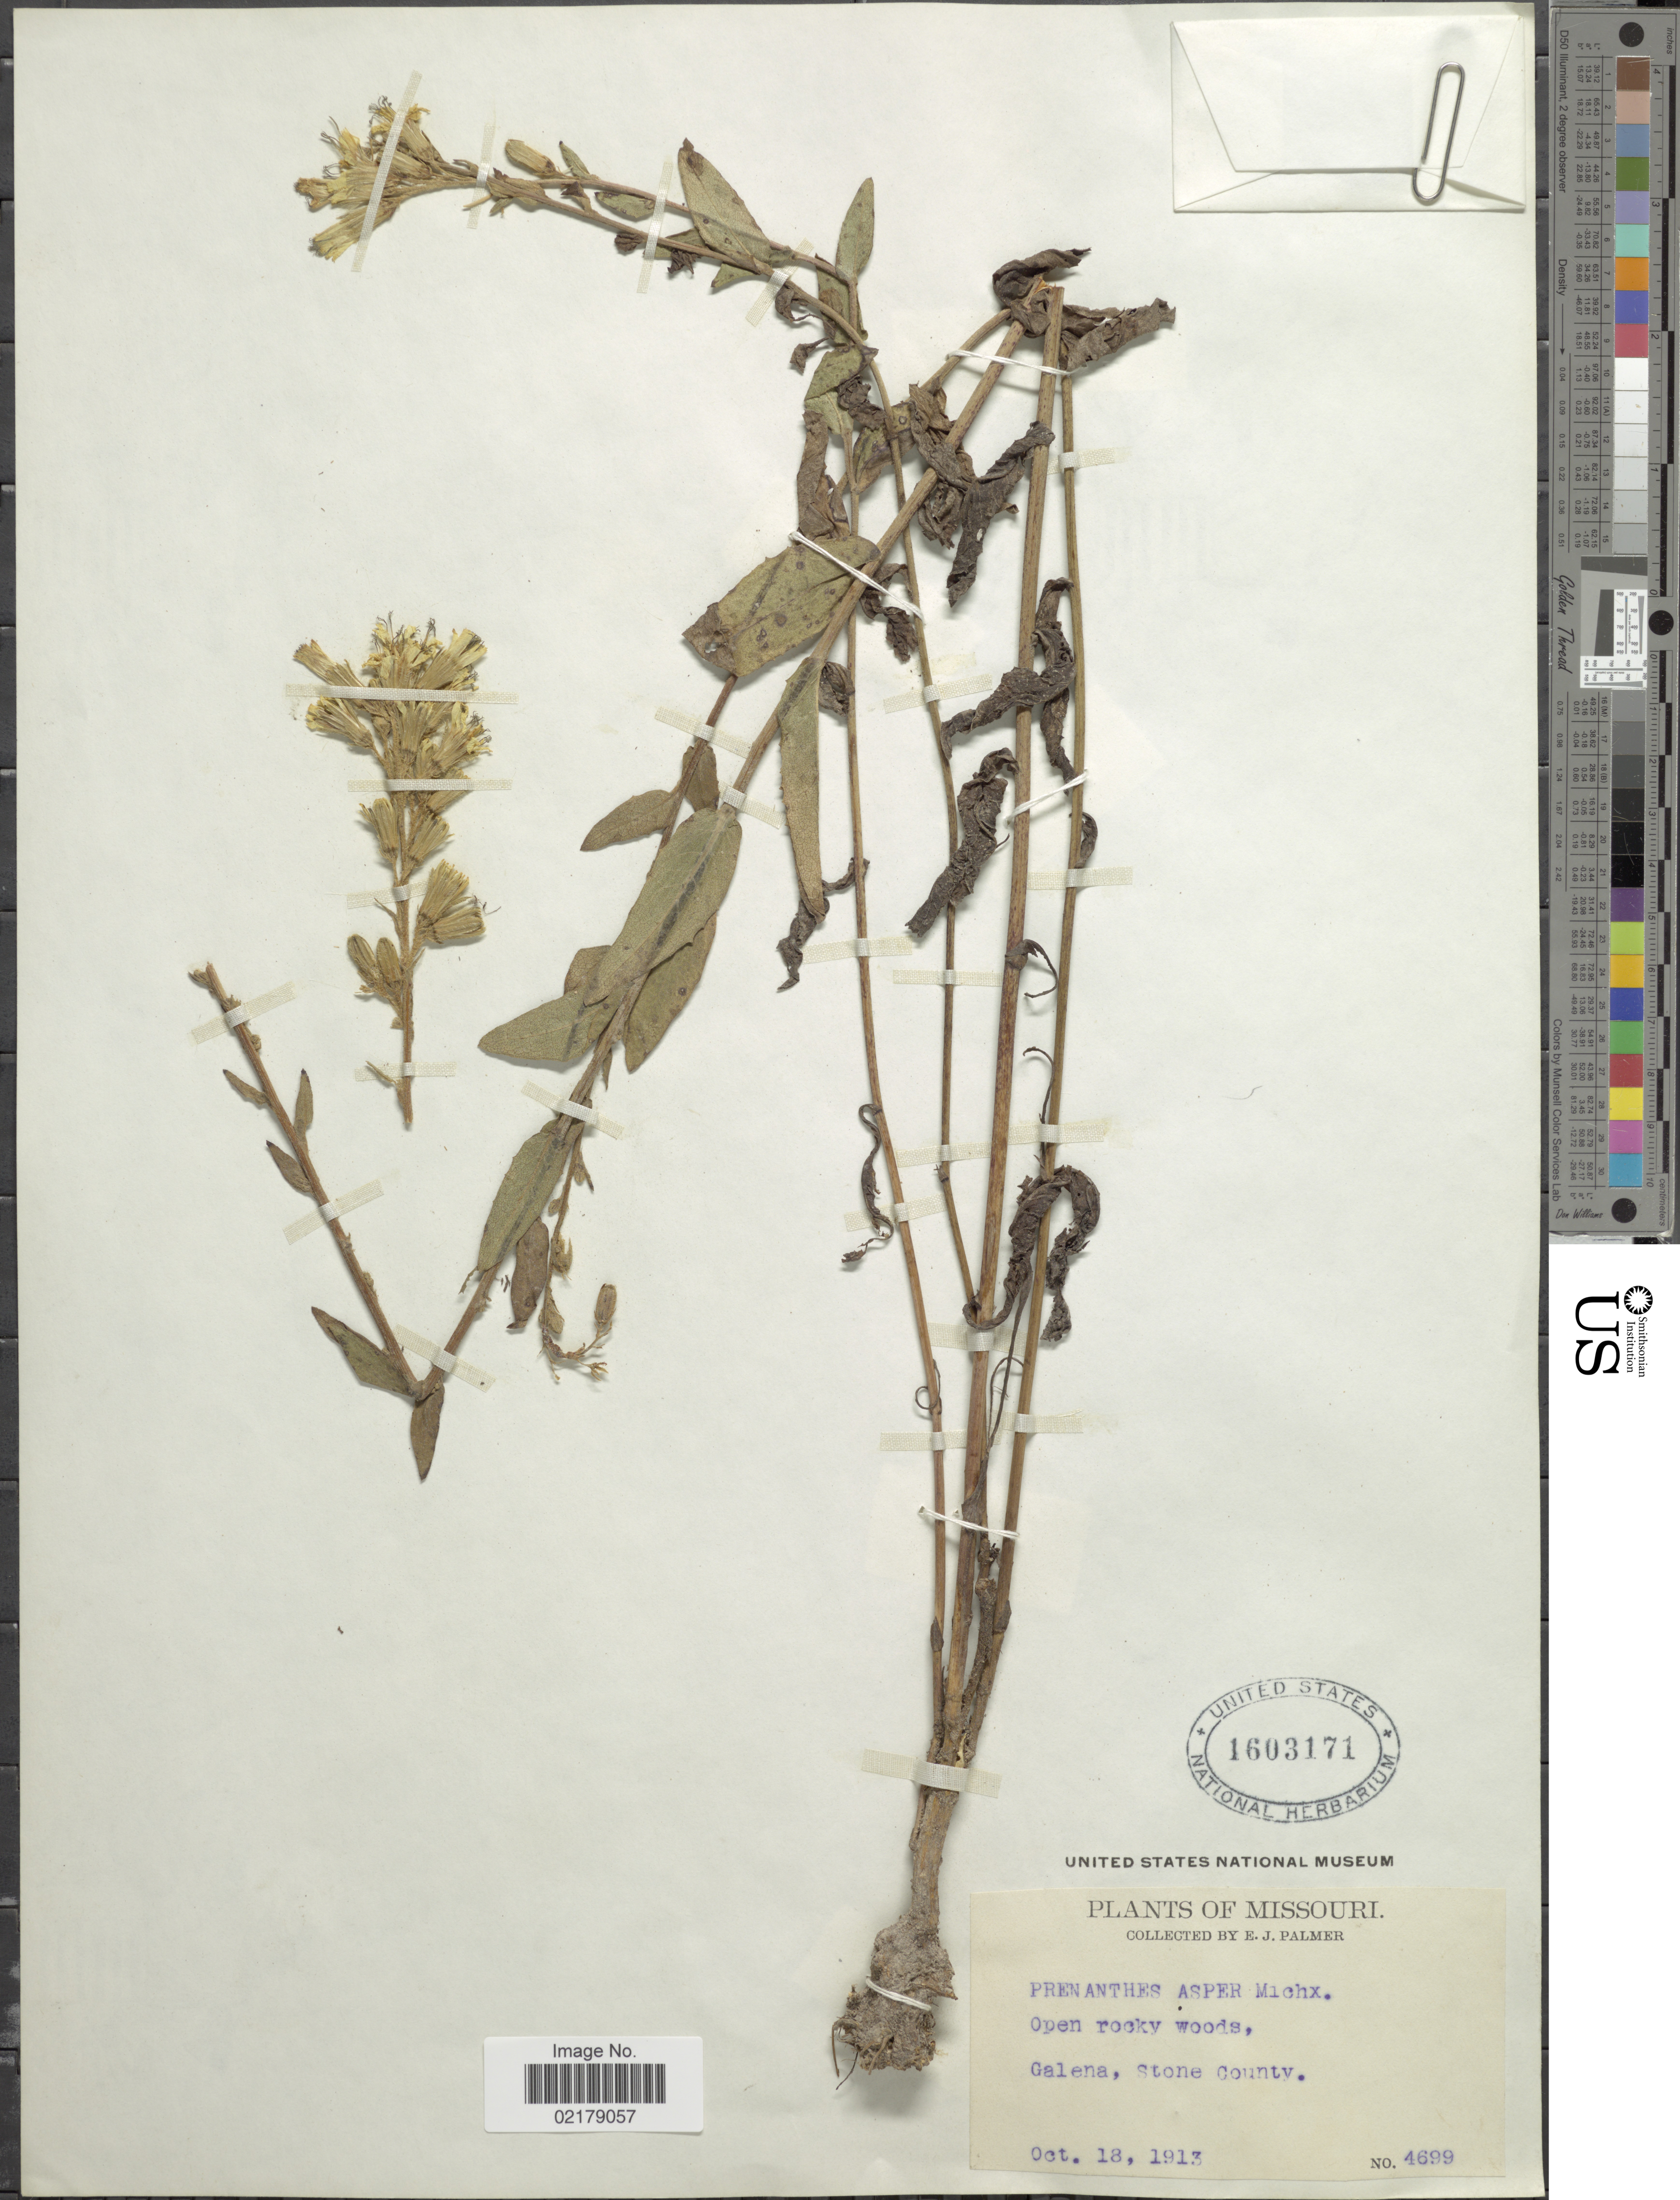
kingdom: Plantae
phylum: Tracheophyta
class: Magnoliopsida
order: Asterales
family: Asteraceae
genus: Nabalus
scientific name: Nabalus asper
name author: (Michx.) Torr. & A. Gray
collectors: E. J. Palmer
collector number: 4699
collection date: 1913-10-18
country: United States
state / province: Missouri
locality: Open rocky woods, Galena, Stone County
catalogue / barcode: US 1603171